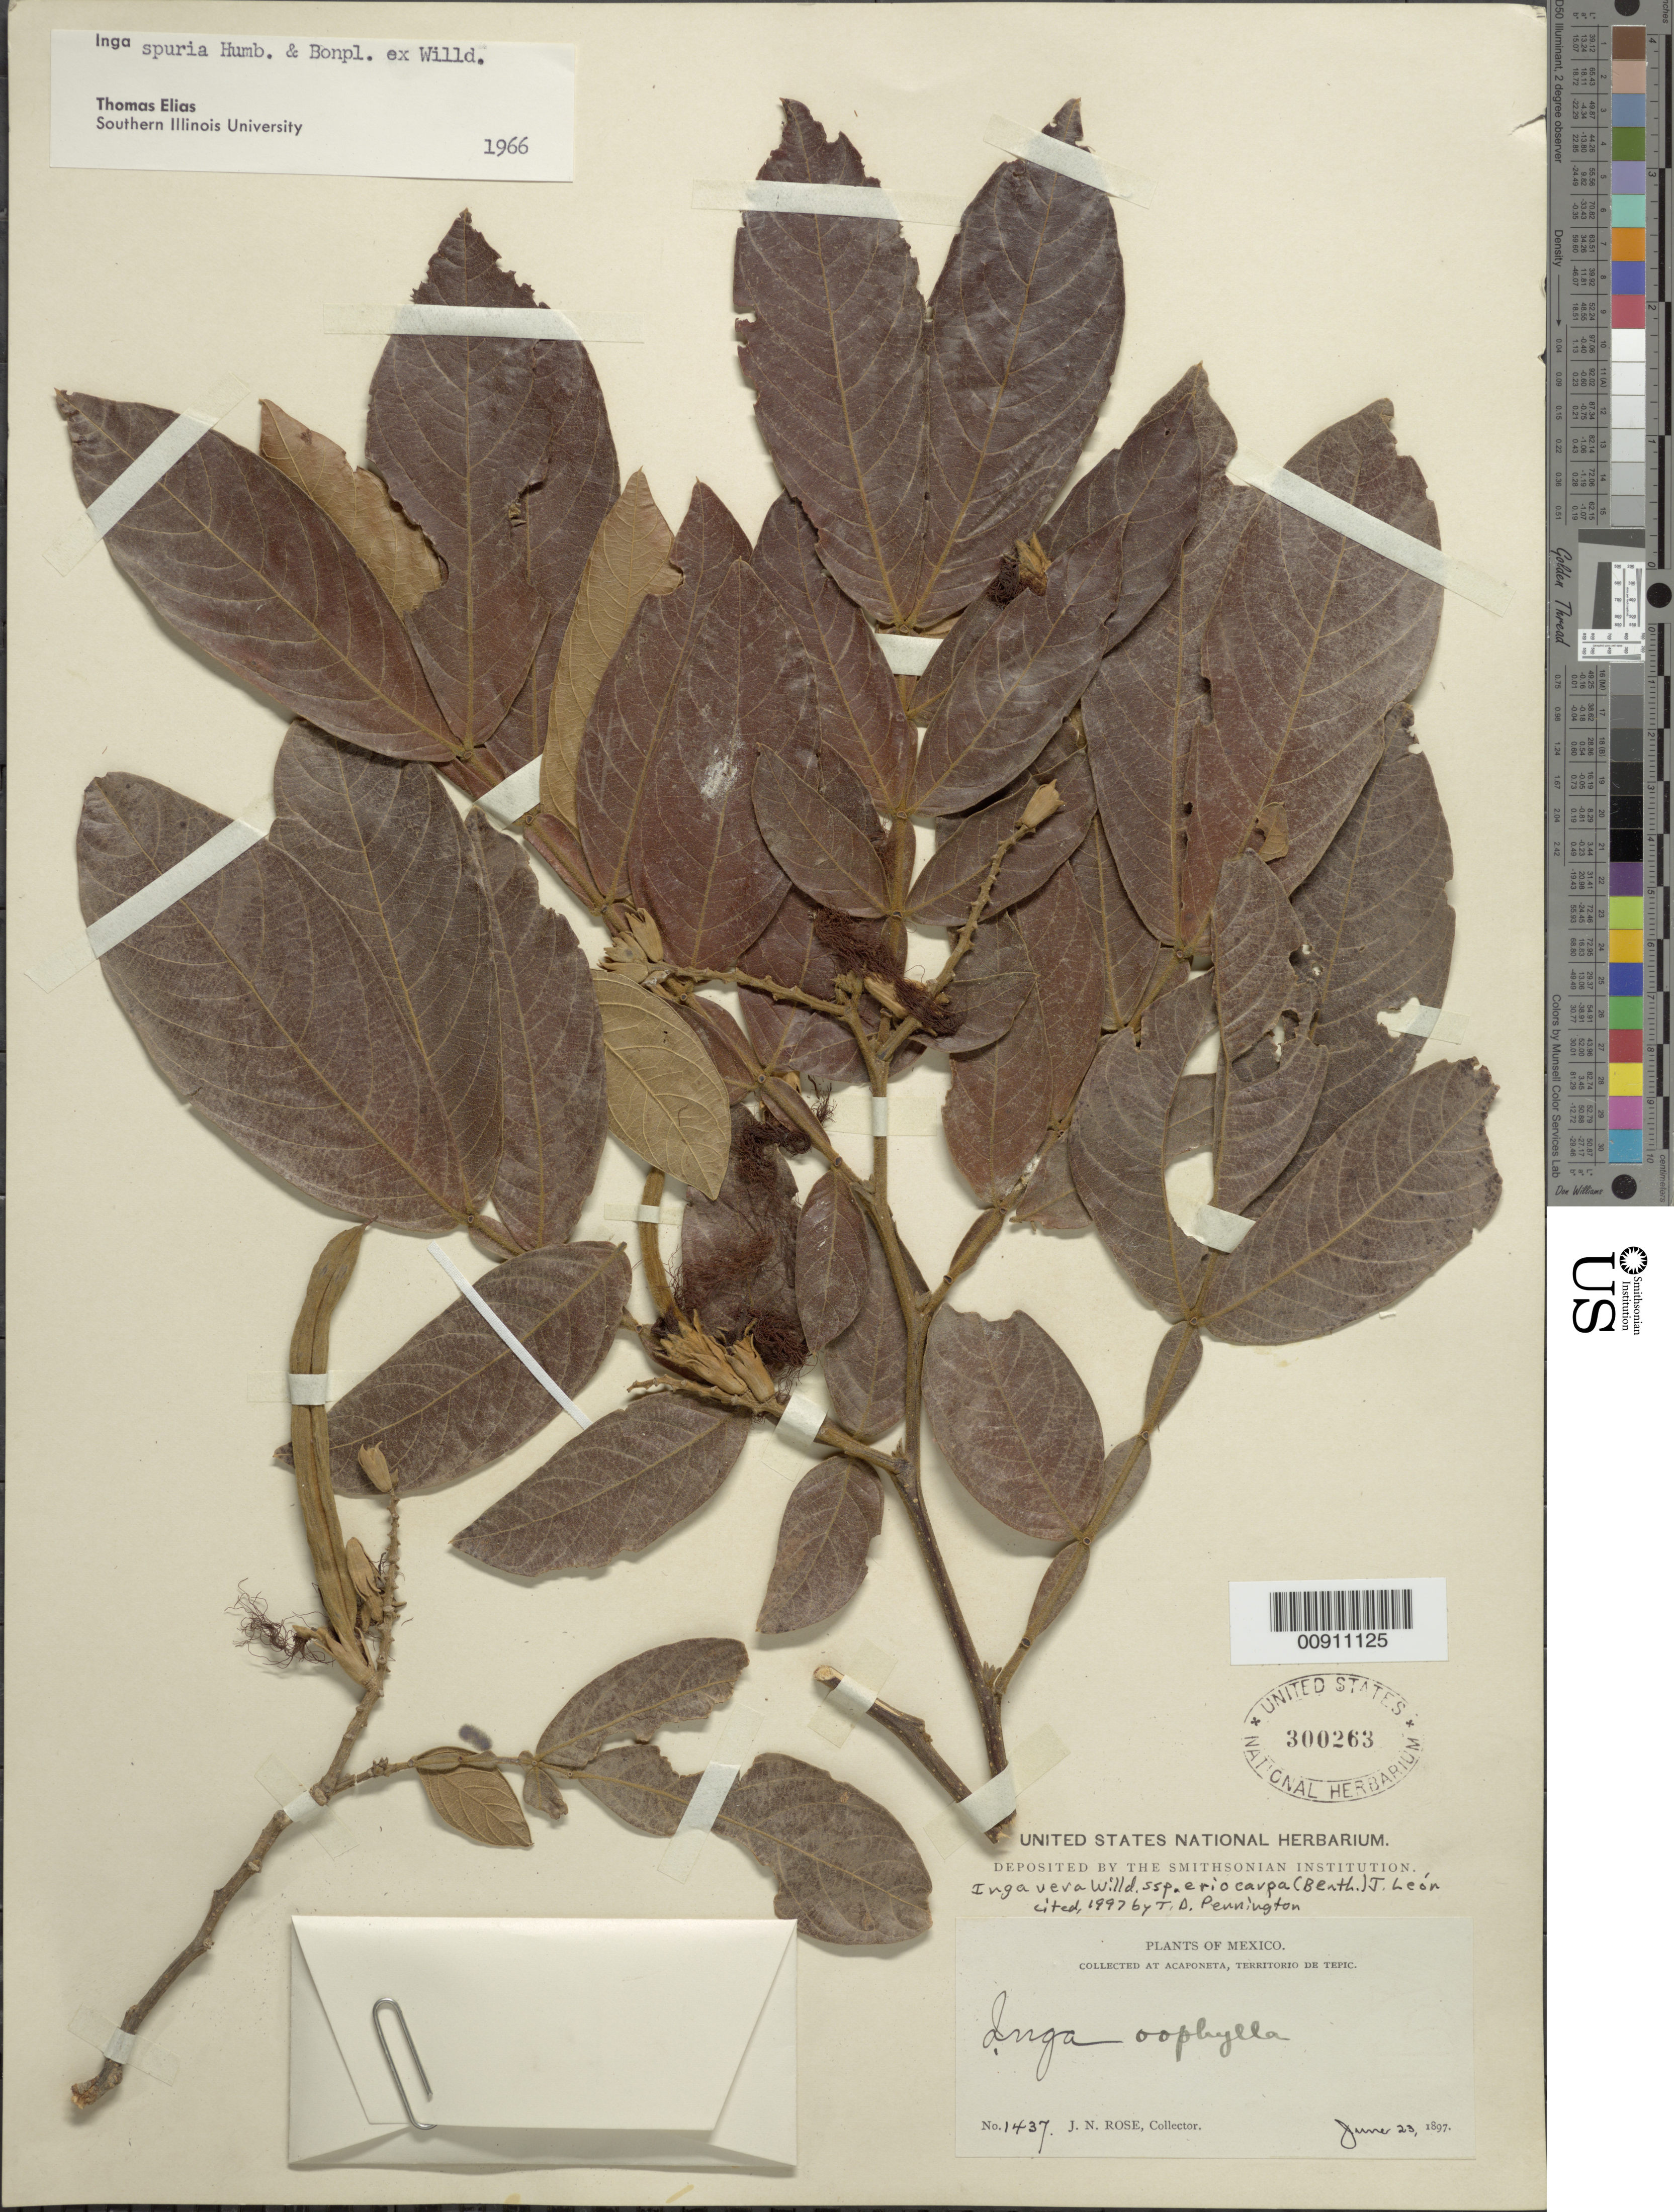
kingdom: Plantae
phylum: Tracheophyta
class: Magnoliopsida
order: Fabales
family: Fabaceae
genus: Inga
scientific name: Inga vera subsp. eriocarpa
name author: (Benth.) J. León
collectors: J. N. Rose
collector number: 1437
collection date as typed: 23 Jun 1897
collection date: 1897-06-23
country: Mexico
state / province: Nayarit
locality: Acaponeta, Territorio de Tepic.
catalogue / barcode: US 300263